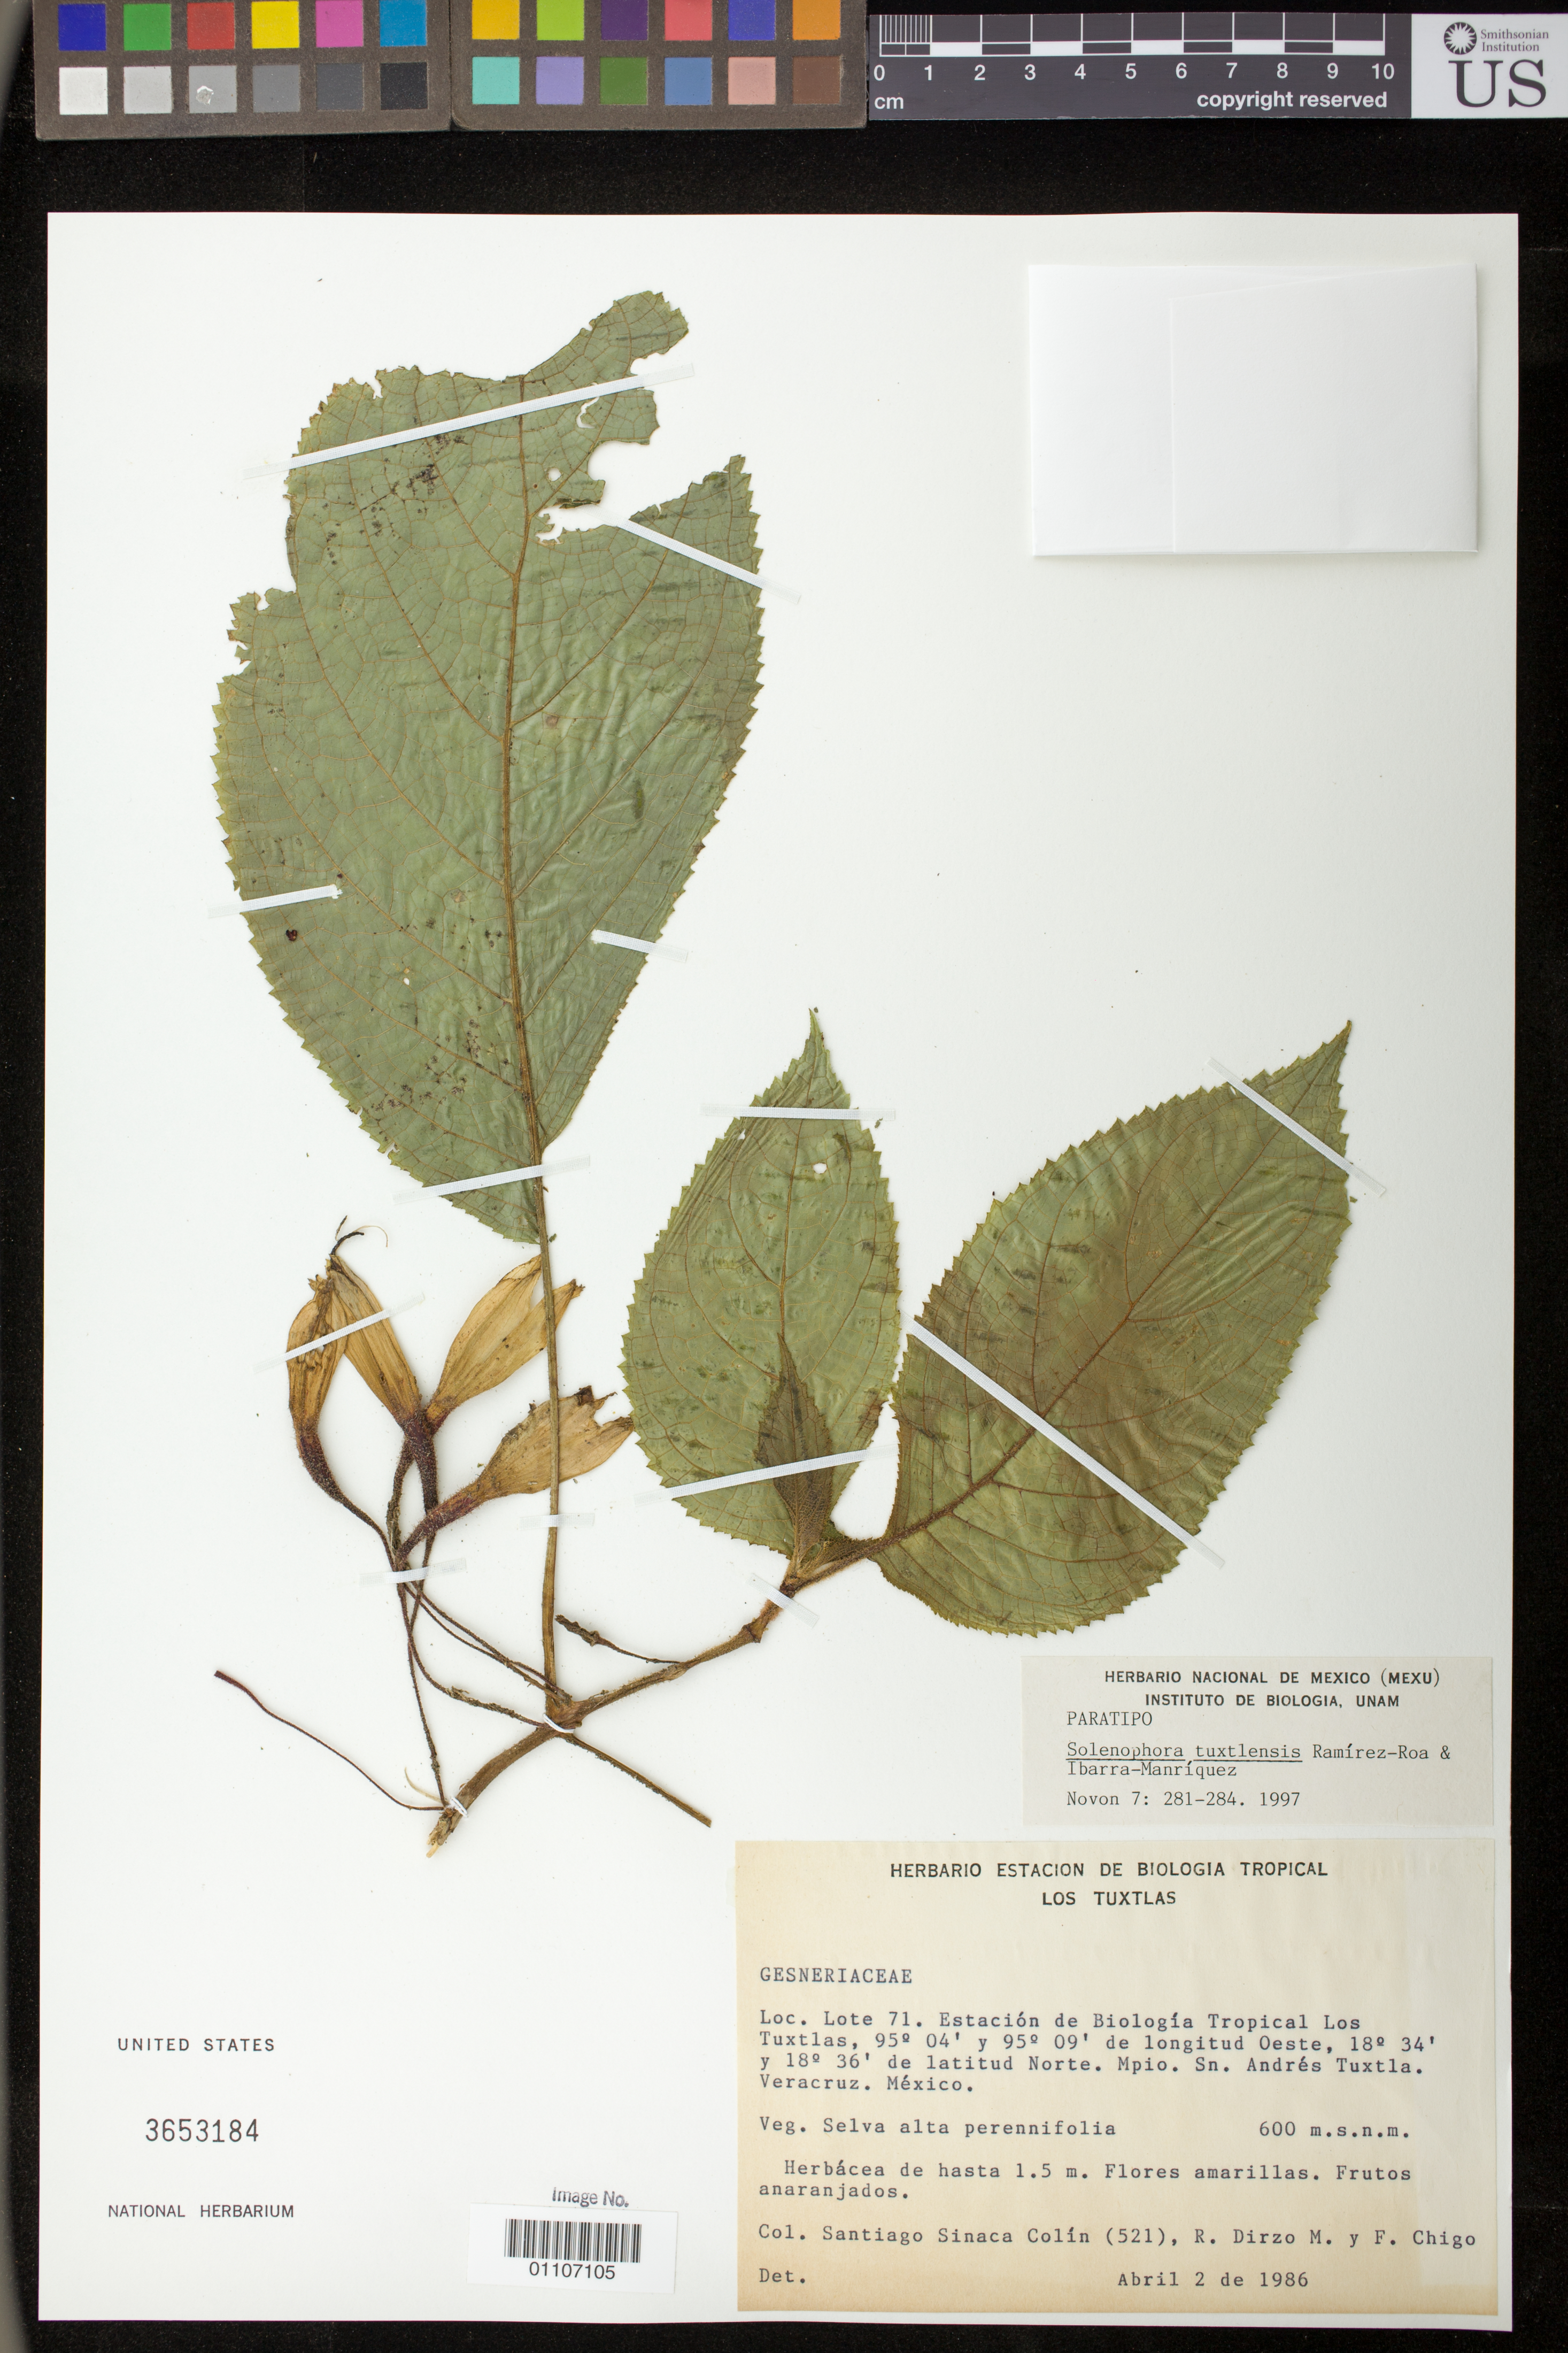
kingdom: Plantae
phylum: Tracheophyta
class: Magnoliopsida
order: Lamiales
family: Gesneriaceae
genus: Solenophora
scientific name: Solenophora tuxtlensis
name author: Ram.-Roa & Ibarra-Manr.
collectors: S. Sinaca Colin, Dirzo M., R. & F. Chigo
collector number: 521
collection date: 1986-04-02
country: Mexico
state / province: Veracruz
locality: Estacion de Biologia Tripical Los Tuxtlas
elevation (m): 600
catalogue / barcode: US 3653184